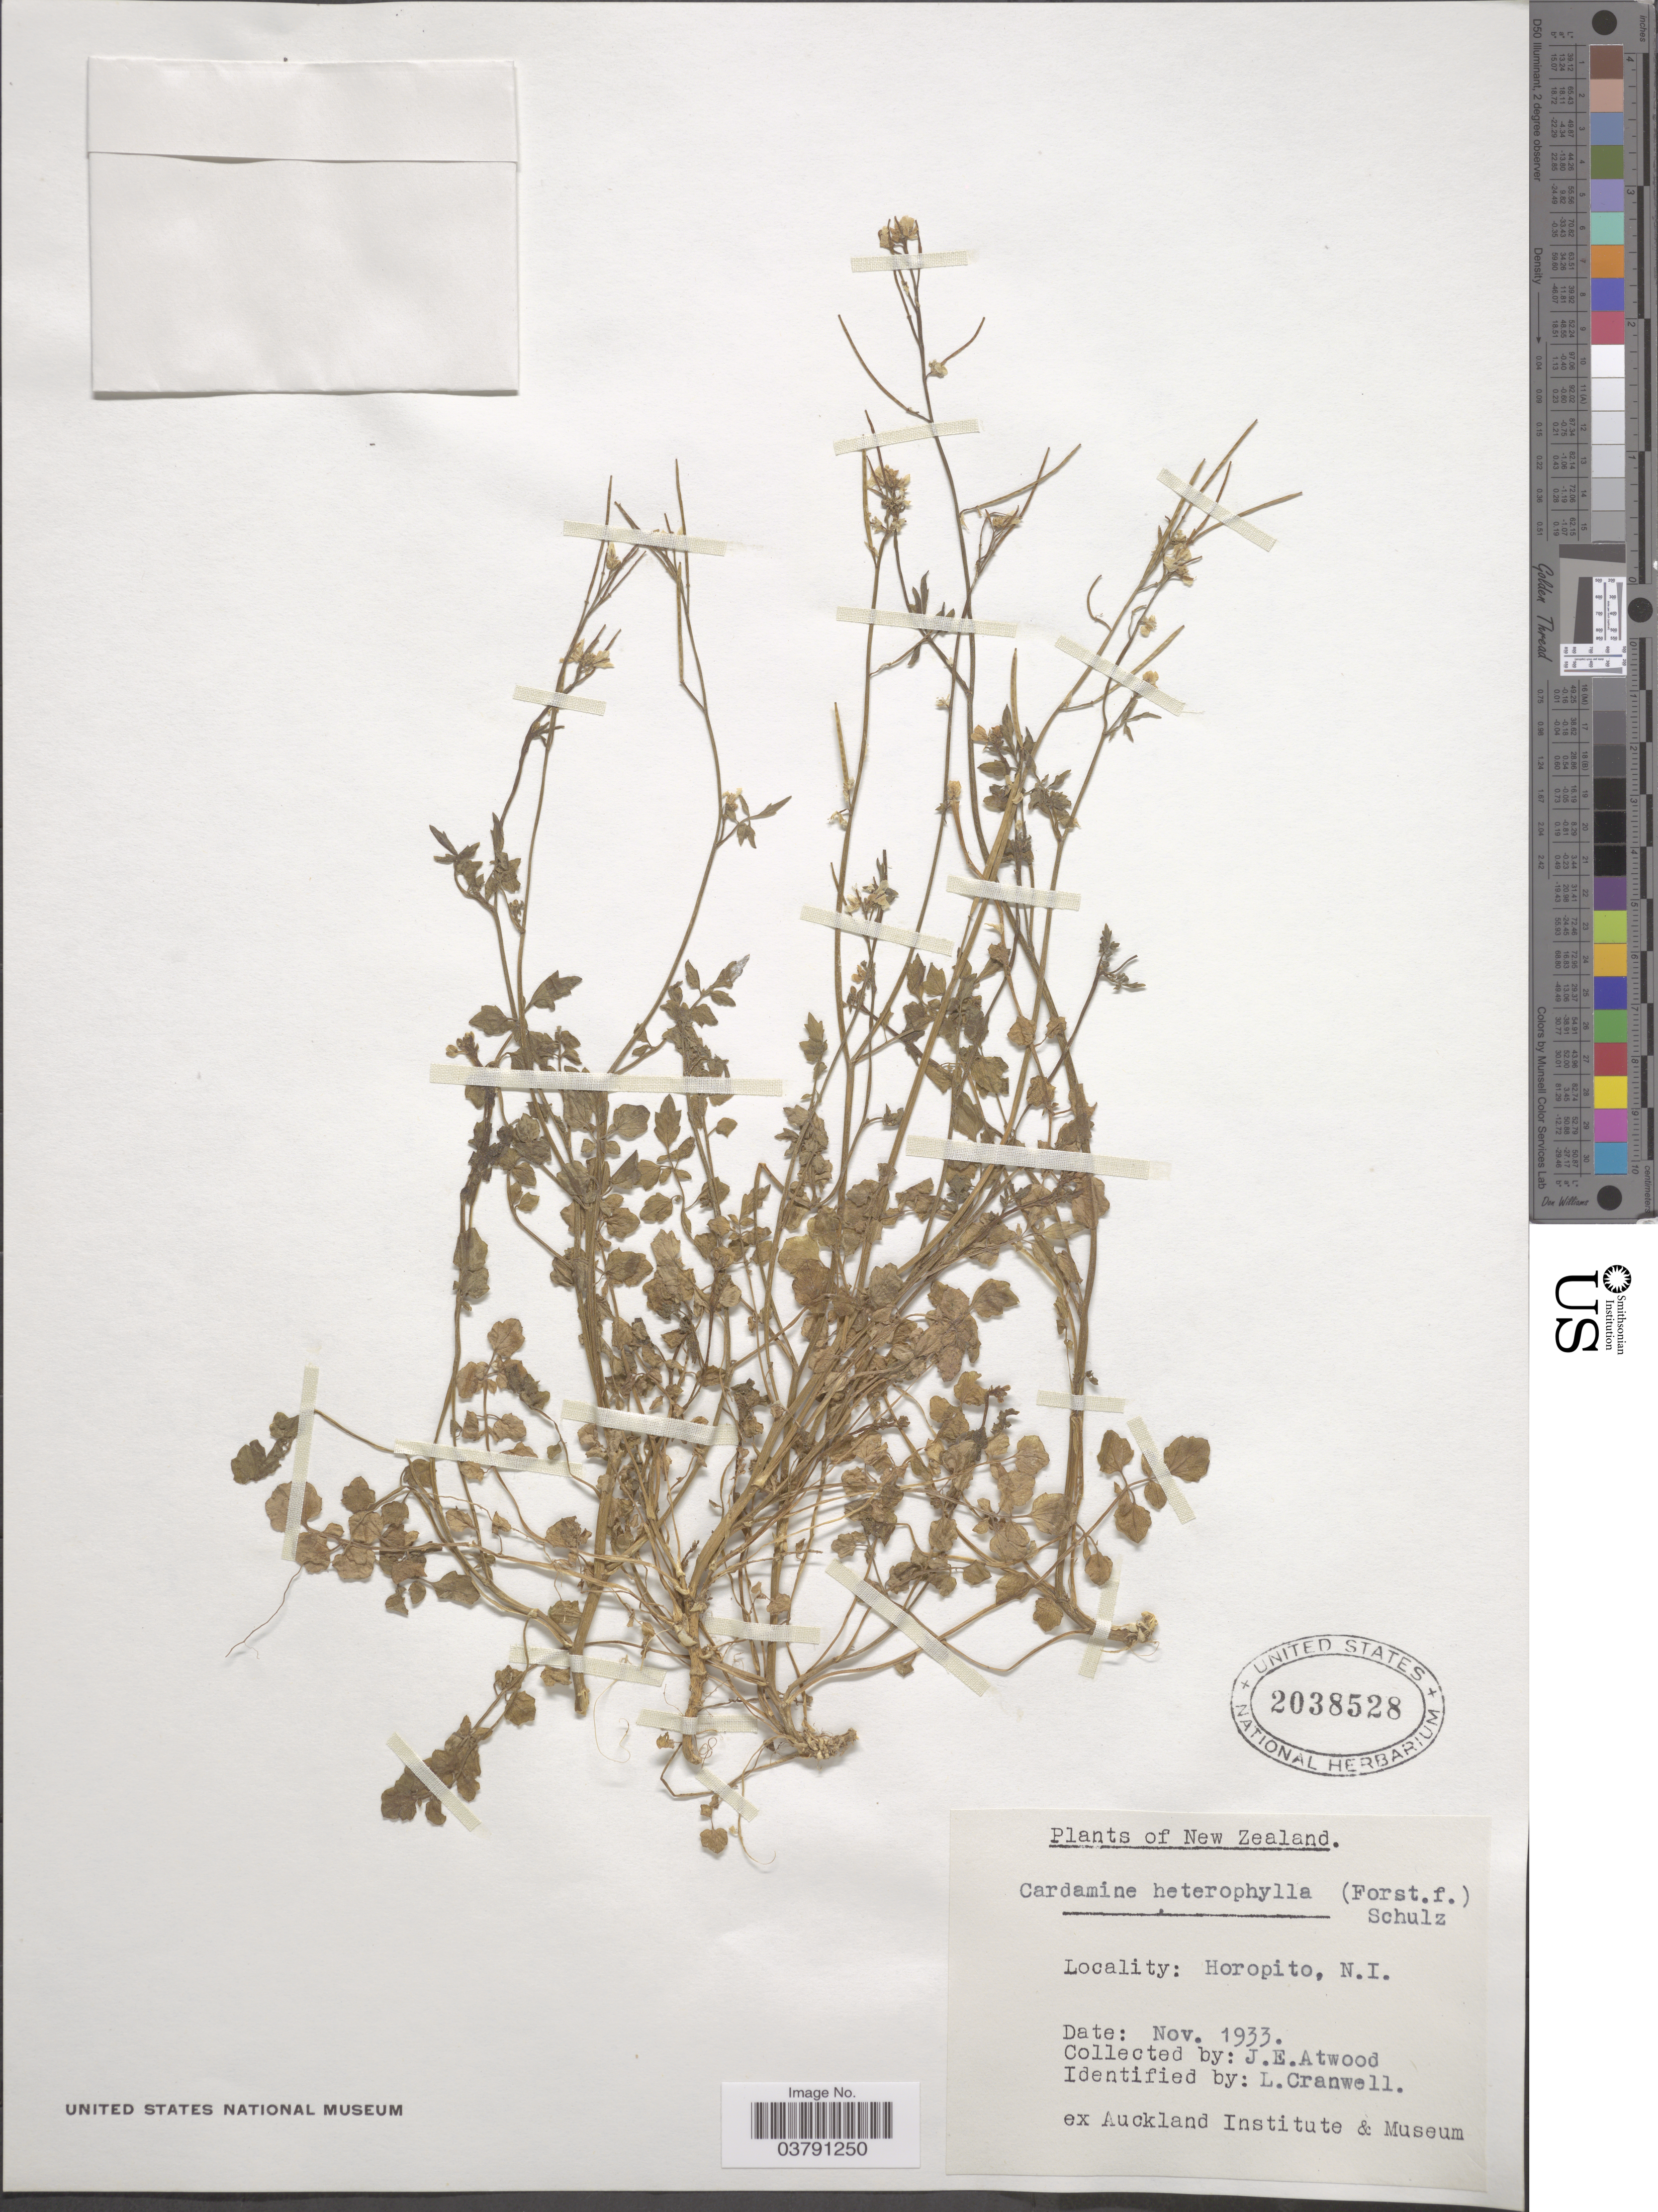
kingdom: Plantae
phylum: Tracheophyta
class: Magnoliopsida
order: Brassicales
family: Brassicaceae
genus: Cardamine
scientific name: Cardamine heterophylla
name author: Host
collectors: J. Atwood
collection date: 1933-11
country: New Zealand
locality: Horopito, N.I.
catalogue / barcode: US 2038528